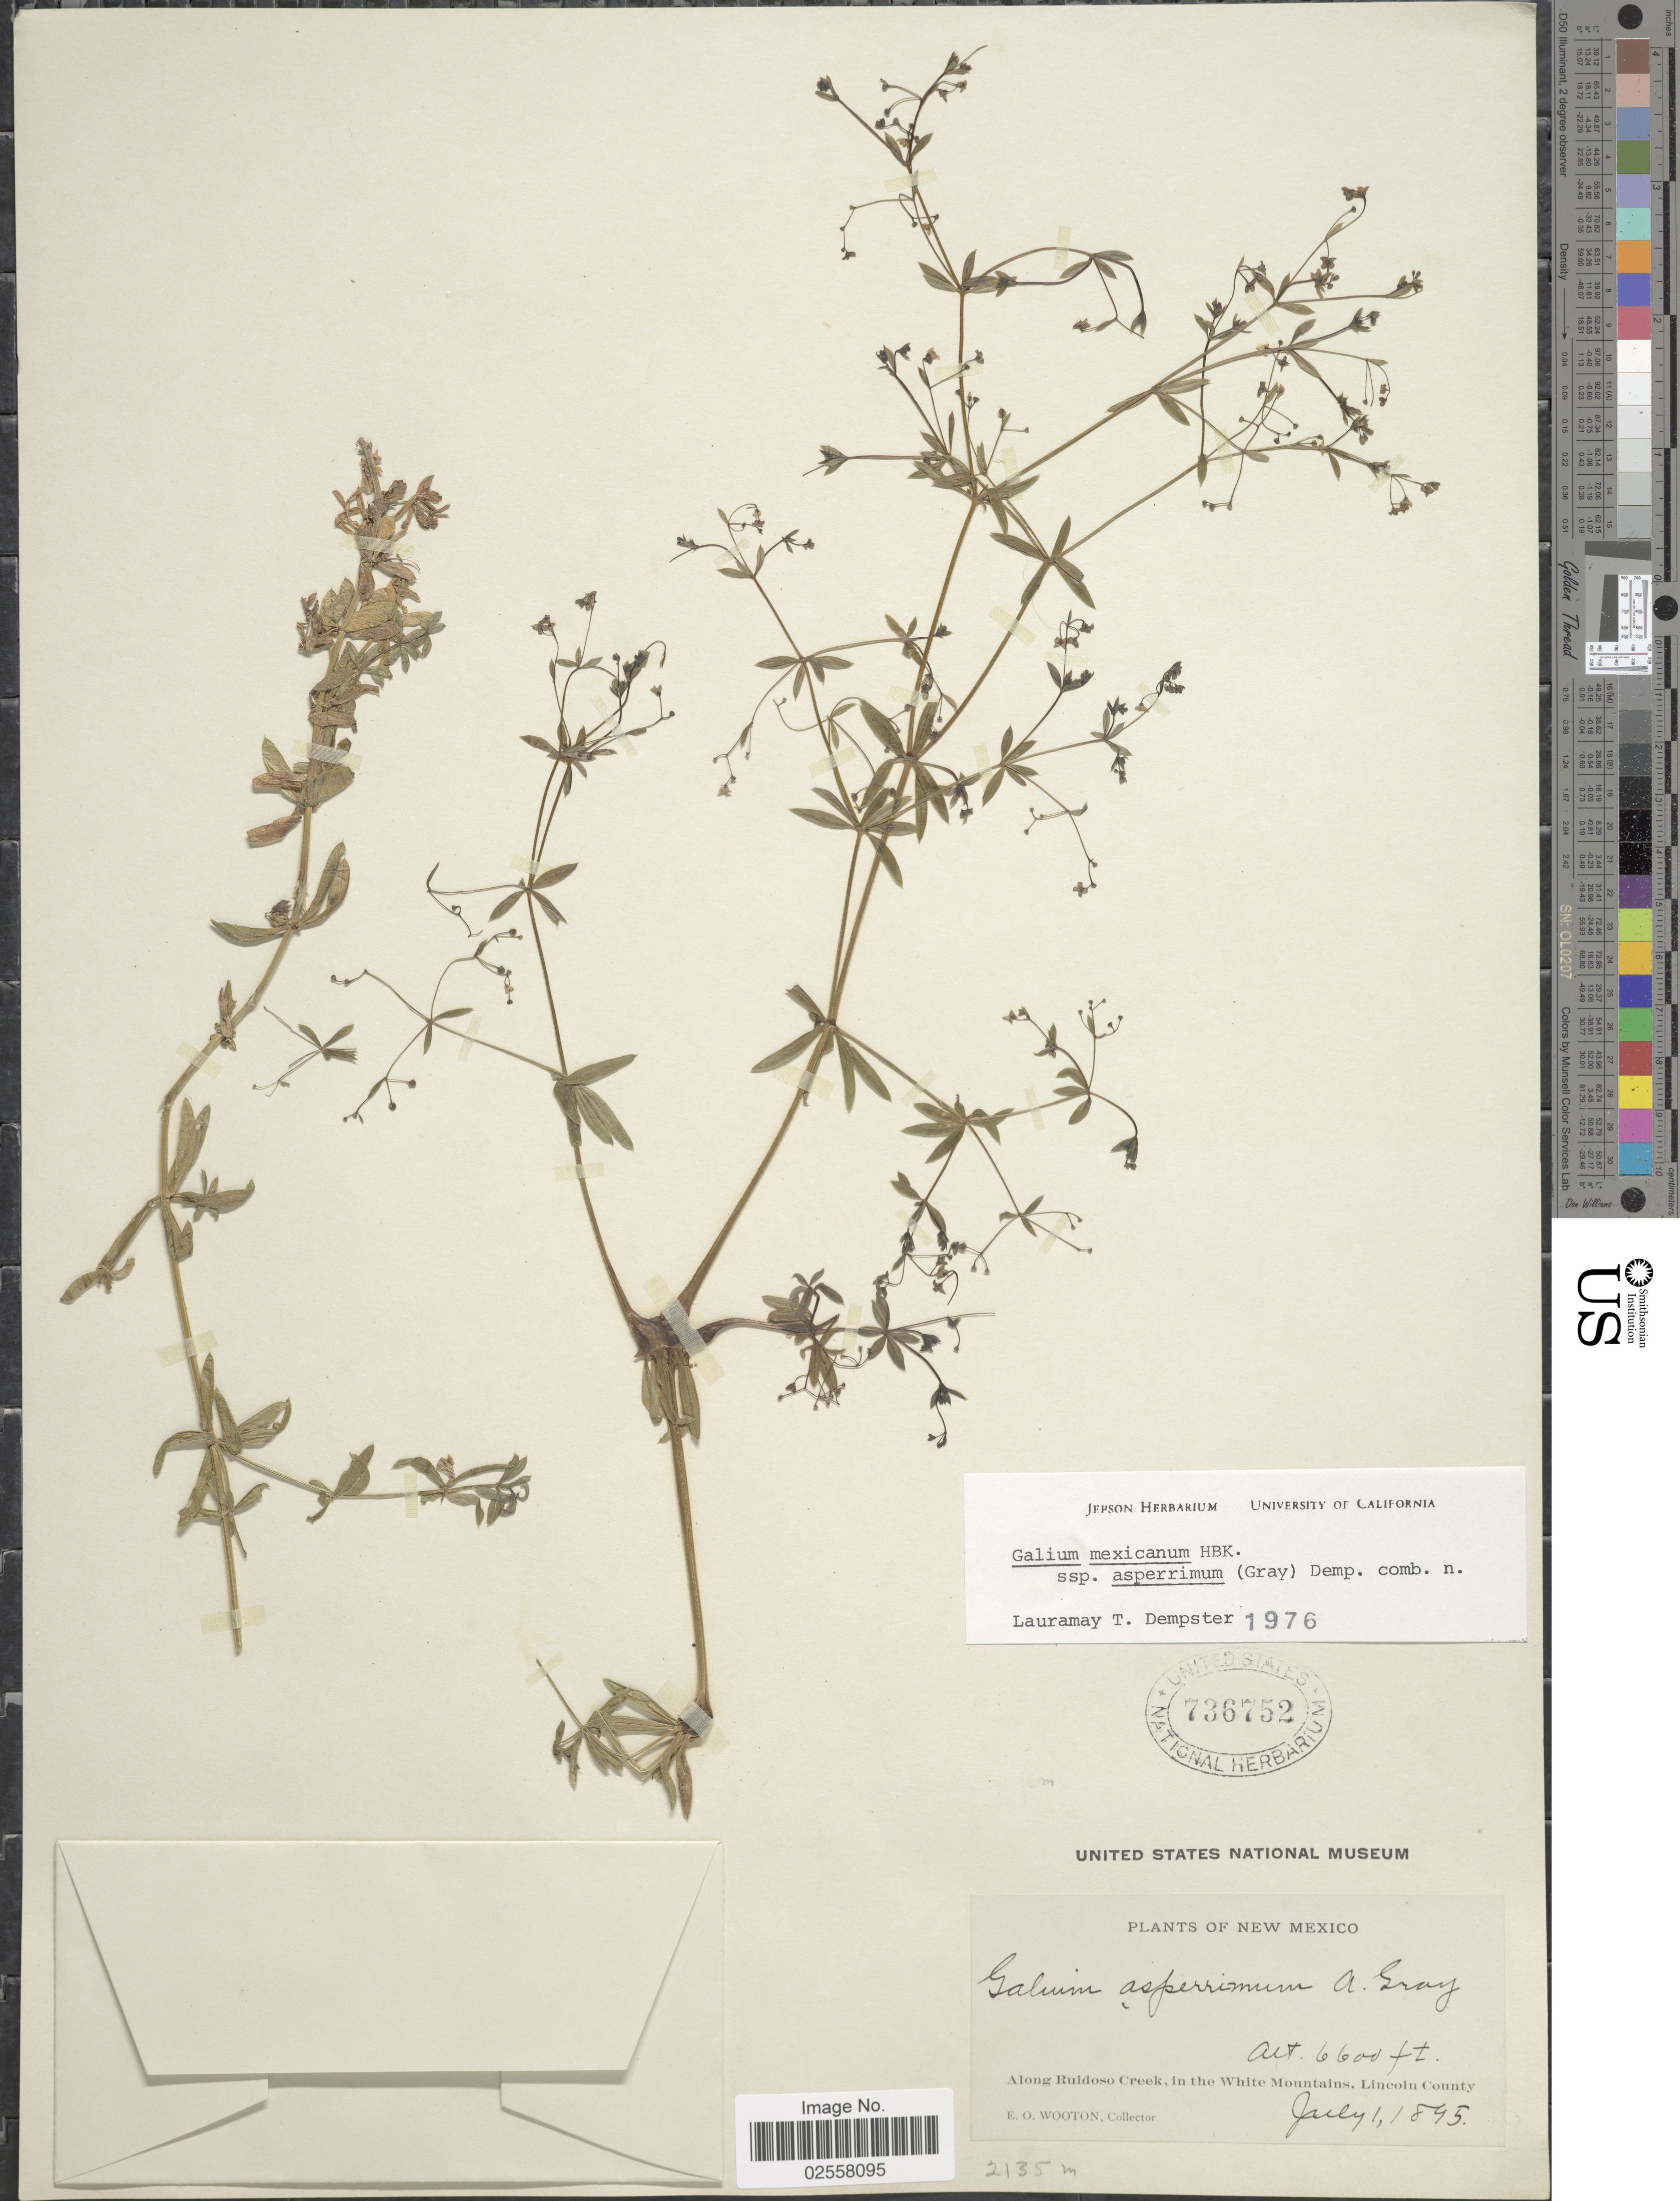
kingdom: Plantae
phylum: Tracheophyta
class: Magnoliopsida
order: Gentianales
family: Rubiaceae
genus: Galium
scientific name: Galium mexicanum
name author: Kunth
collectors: E. O. Wooton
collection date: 1895-07-01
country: United States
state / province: New Mexico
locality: Along Ruidoso Creek, in the White Mountains, Lincoln County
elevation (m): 2012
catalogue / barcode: US 736752